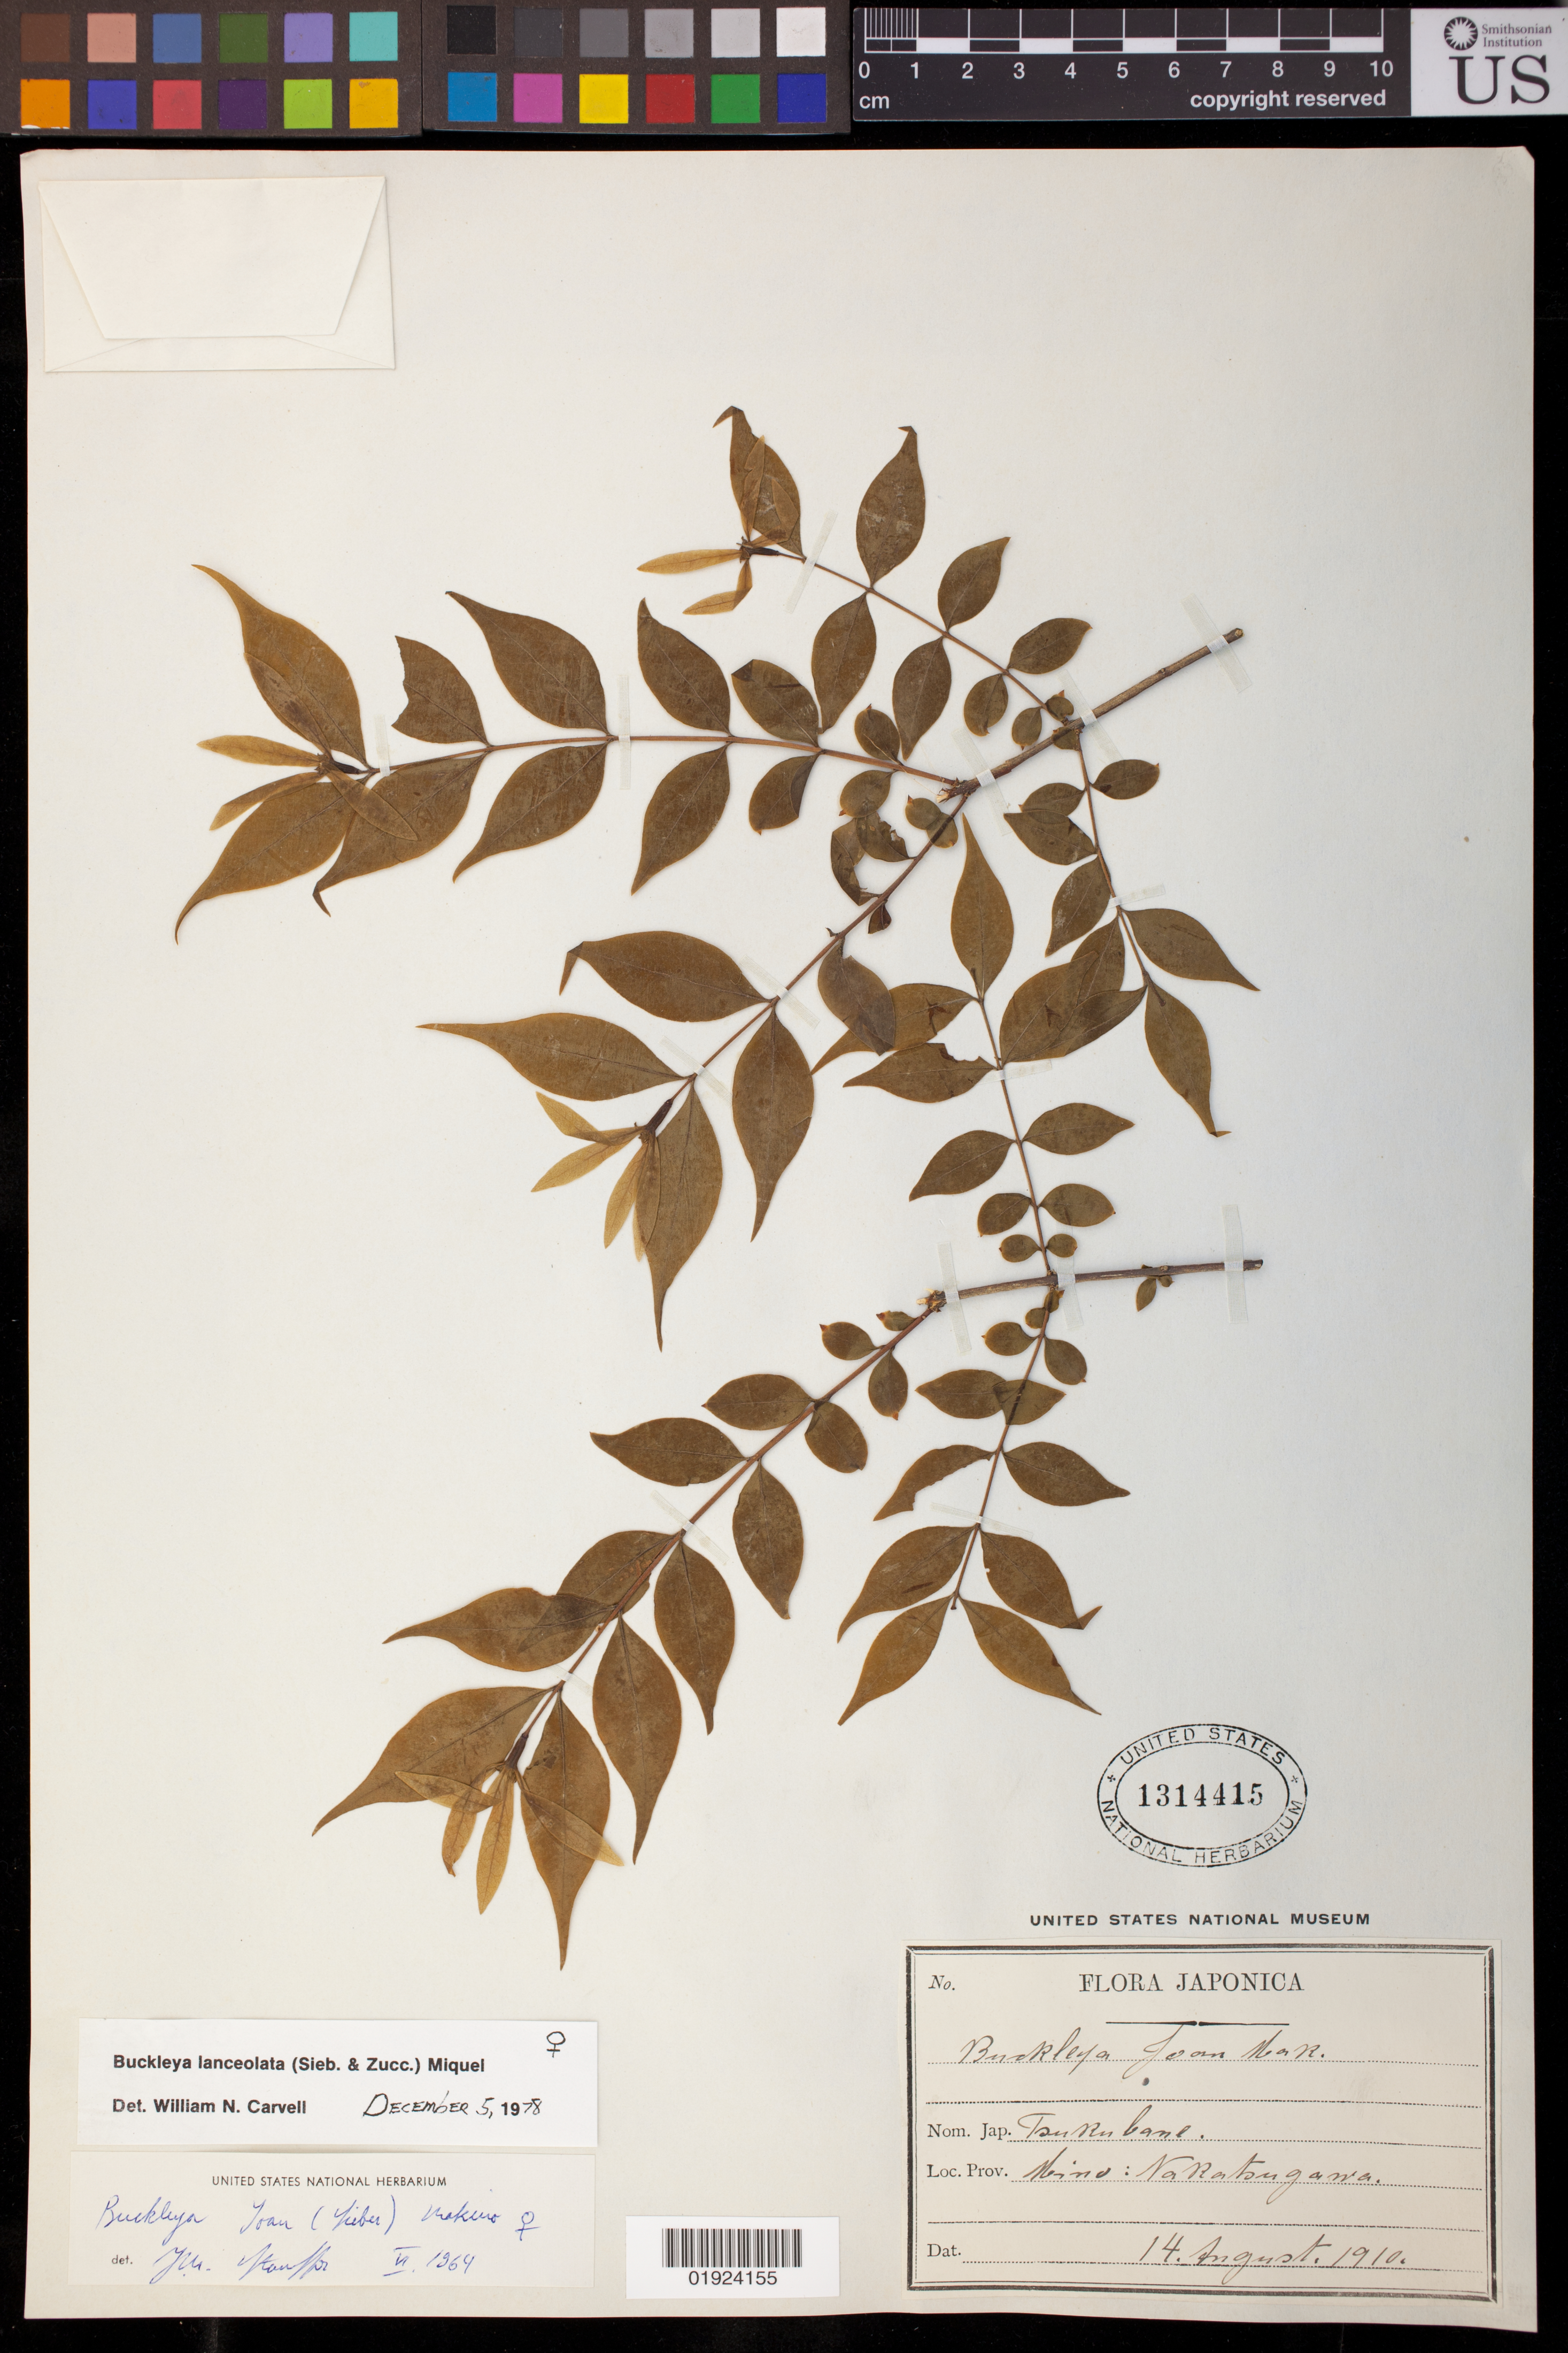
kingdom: Plantae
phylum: Tracheophyta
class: Magnoliopsida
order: Santalales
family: Thesiaceae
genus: Buckleya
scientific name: Buckleya lanceolata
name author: (Siebold & Zucc.) Miq.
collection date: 1910-08-14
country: Japan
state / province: Gihu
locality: Mino [sp?] : Nakatsugawa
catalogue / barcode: US 1314415